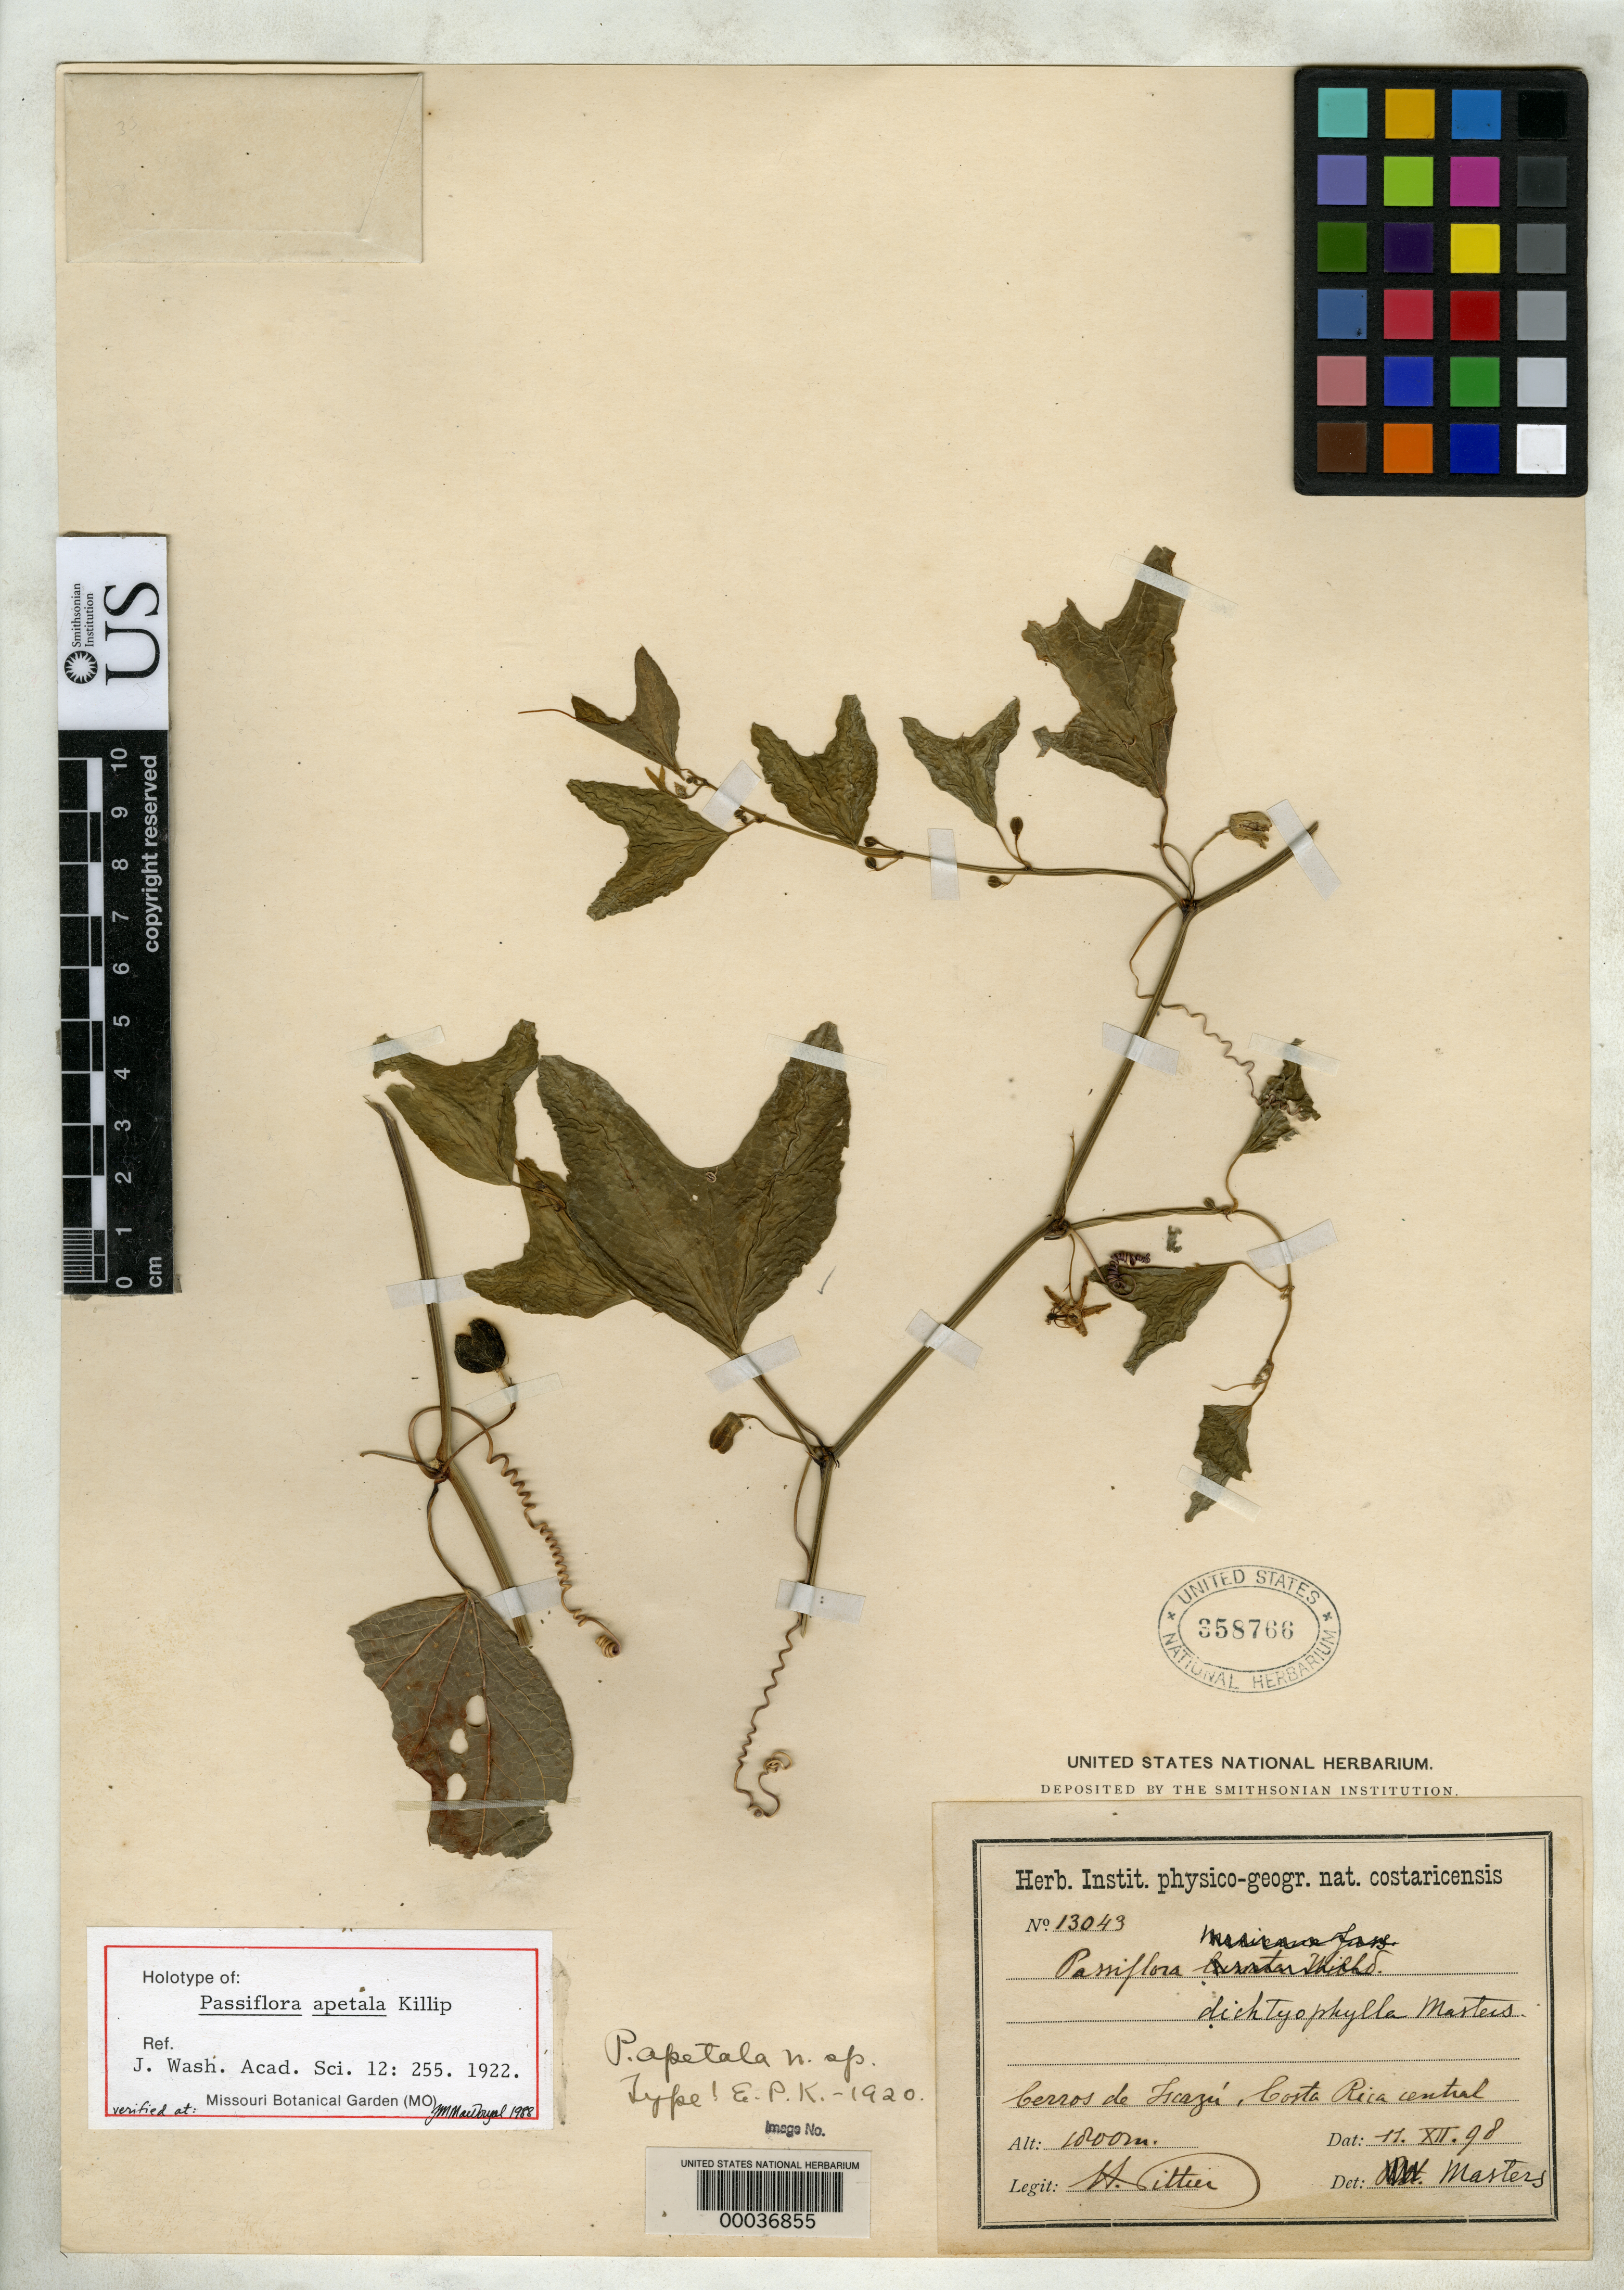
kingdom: Plantae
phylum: Tracheophyta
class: Magnoliopsida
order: Malpighiales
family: Passifloraceae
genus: Passiflora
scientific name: Passiflora apetala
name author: Killip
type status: Holotype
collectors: H. F. Pittier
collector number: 13043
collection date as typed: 11 Dec 1898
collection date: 1898-12-11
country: Costa Rica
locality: Mt. Irazu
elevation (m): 1000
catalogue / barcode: US 358766